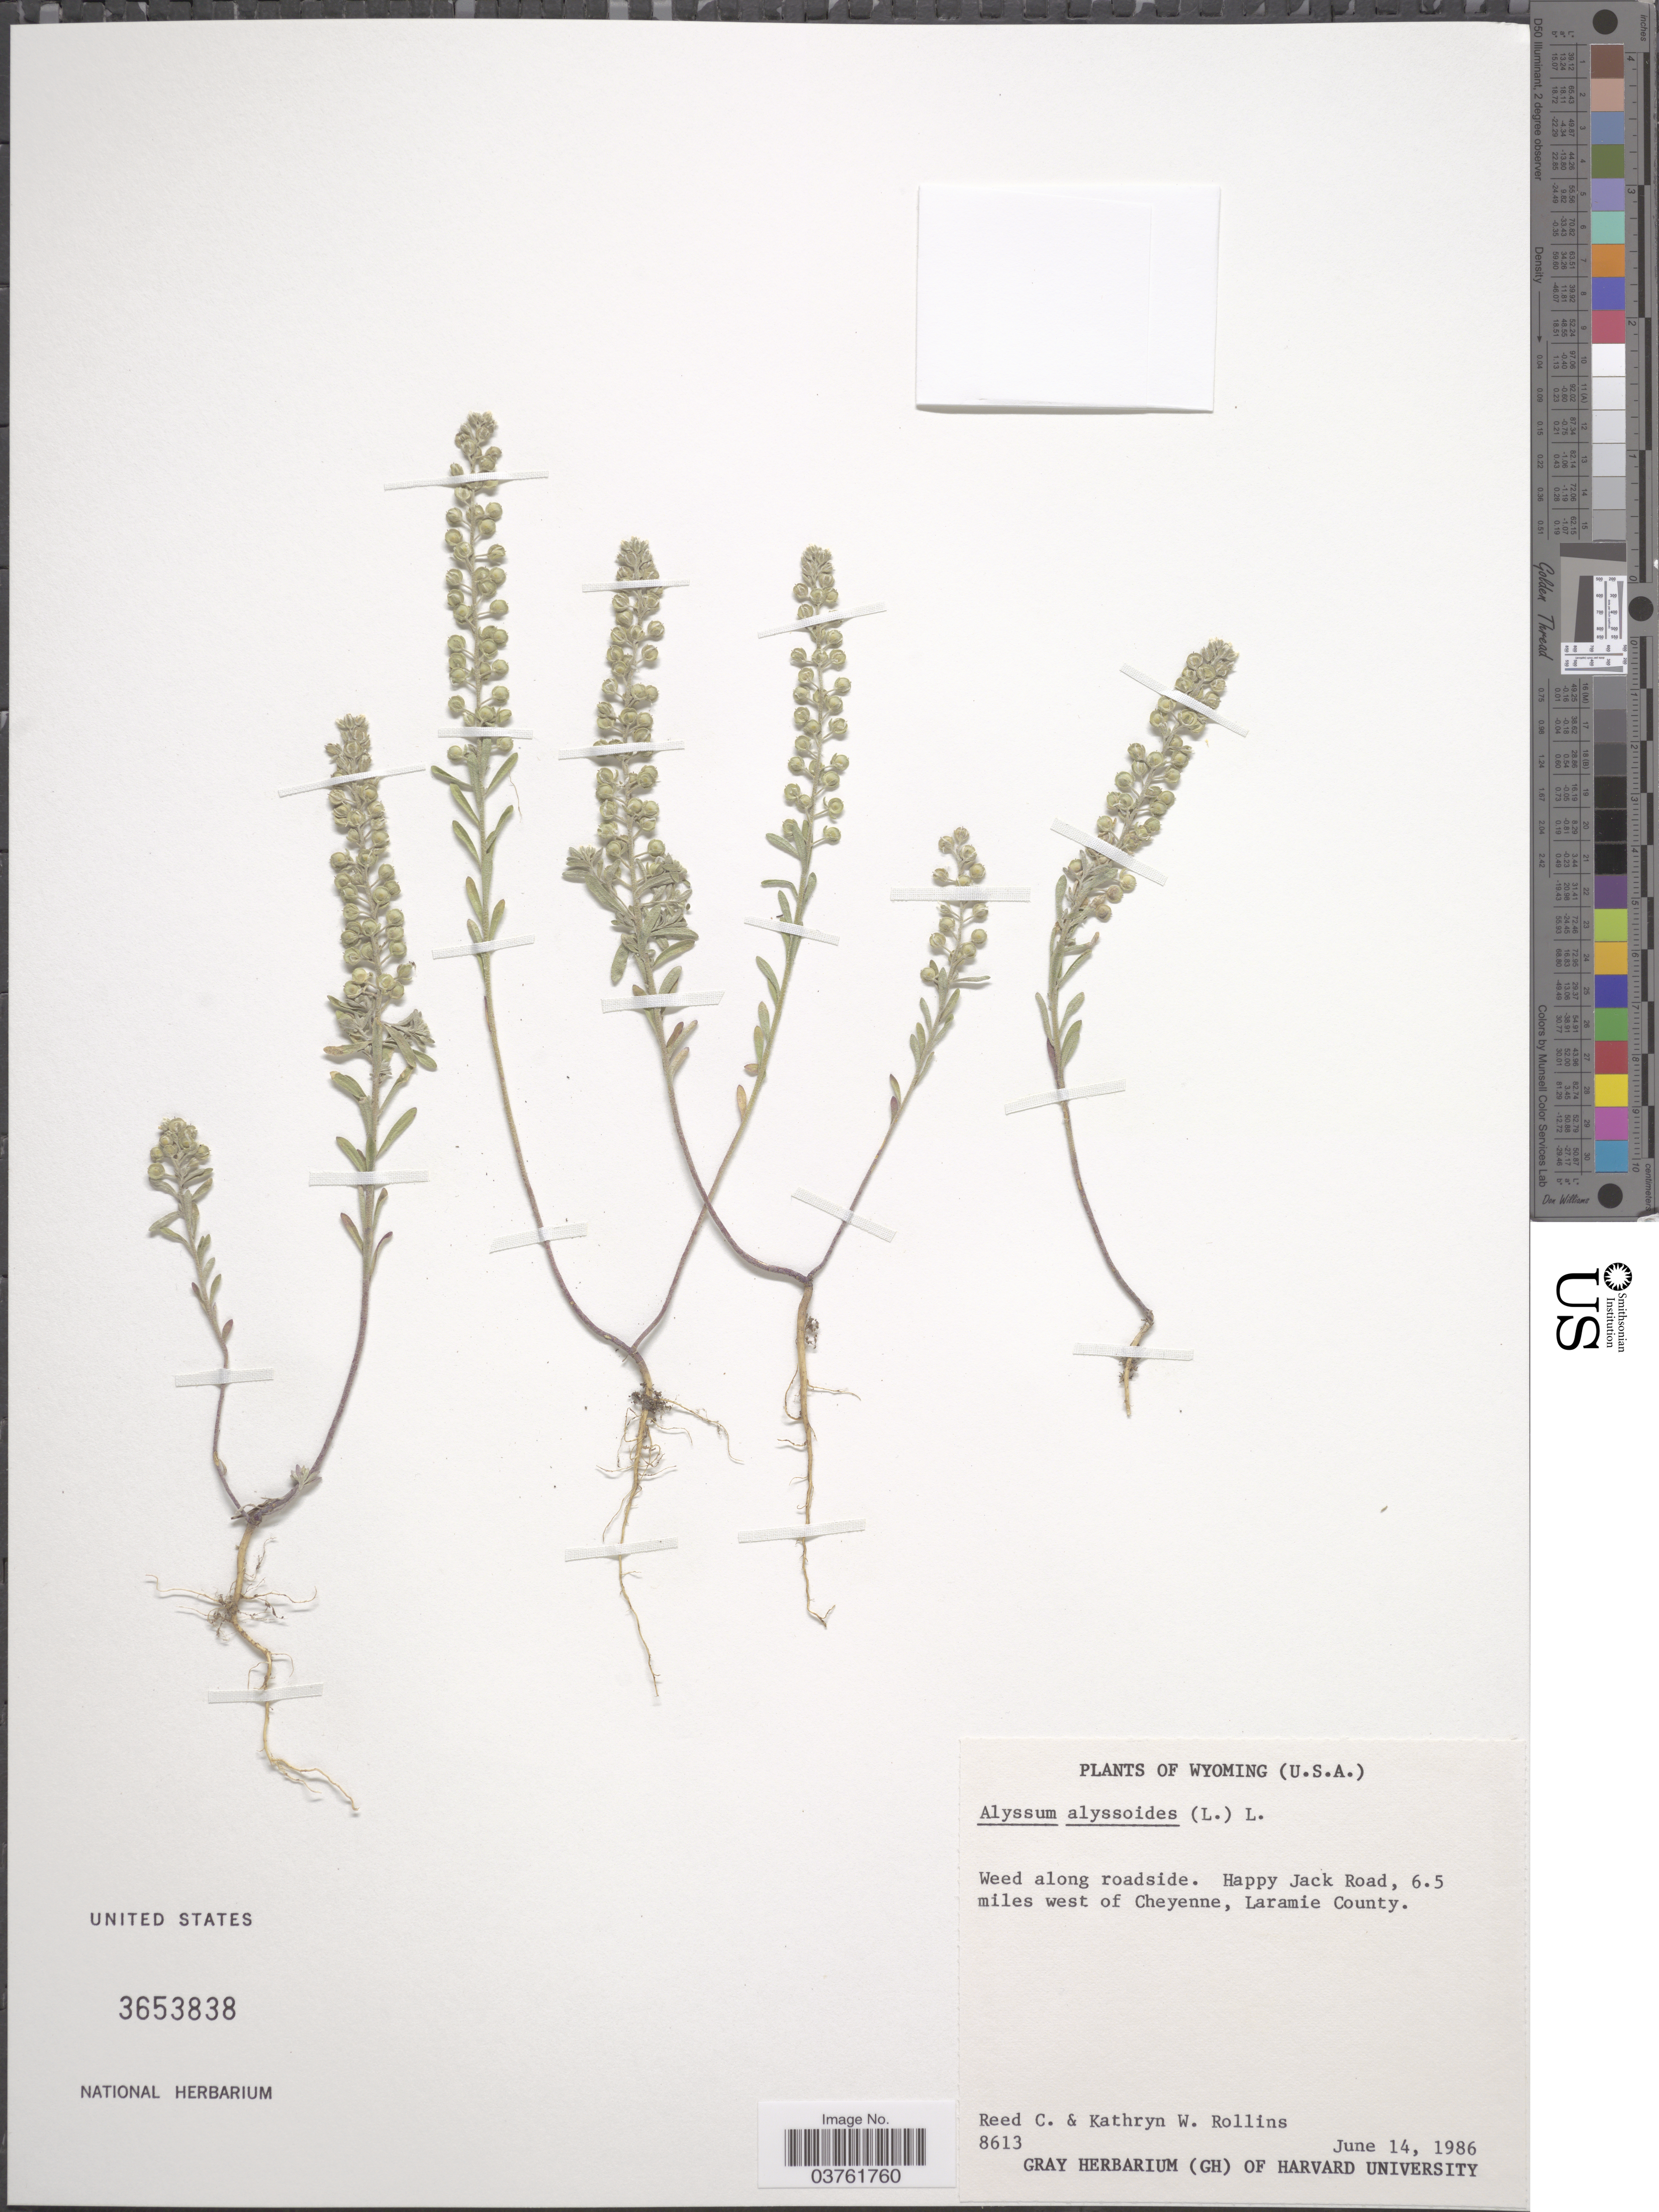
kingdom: Plantae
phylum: Tracheophyta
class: Magnoliopsida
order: Brassicales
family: Brassicaceae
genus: Alyssum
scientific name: Alyssum alyssoides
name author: (L.) L.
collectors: R. C. Rollins & K. W. Rollins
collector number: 8613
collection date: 1986-06-14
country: United States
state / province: Wyoming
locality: Happy Jack Road, 6.5 miles west of Cheyenne, Laramie County.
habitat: weed along roadside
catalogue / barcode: US 3653838